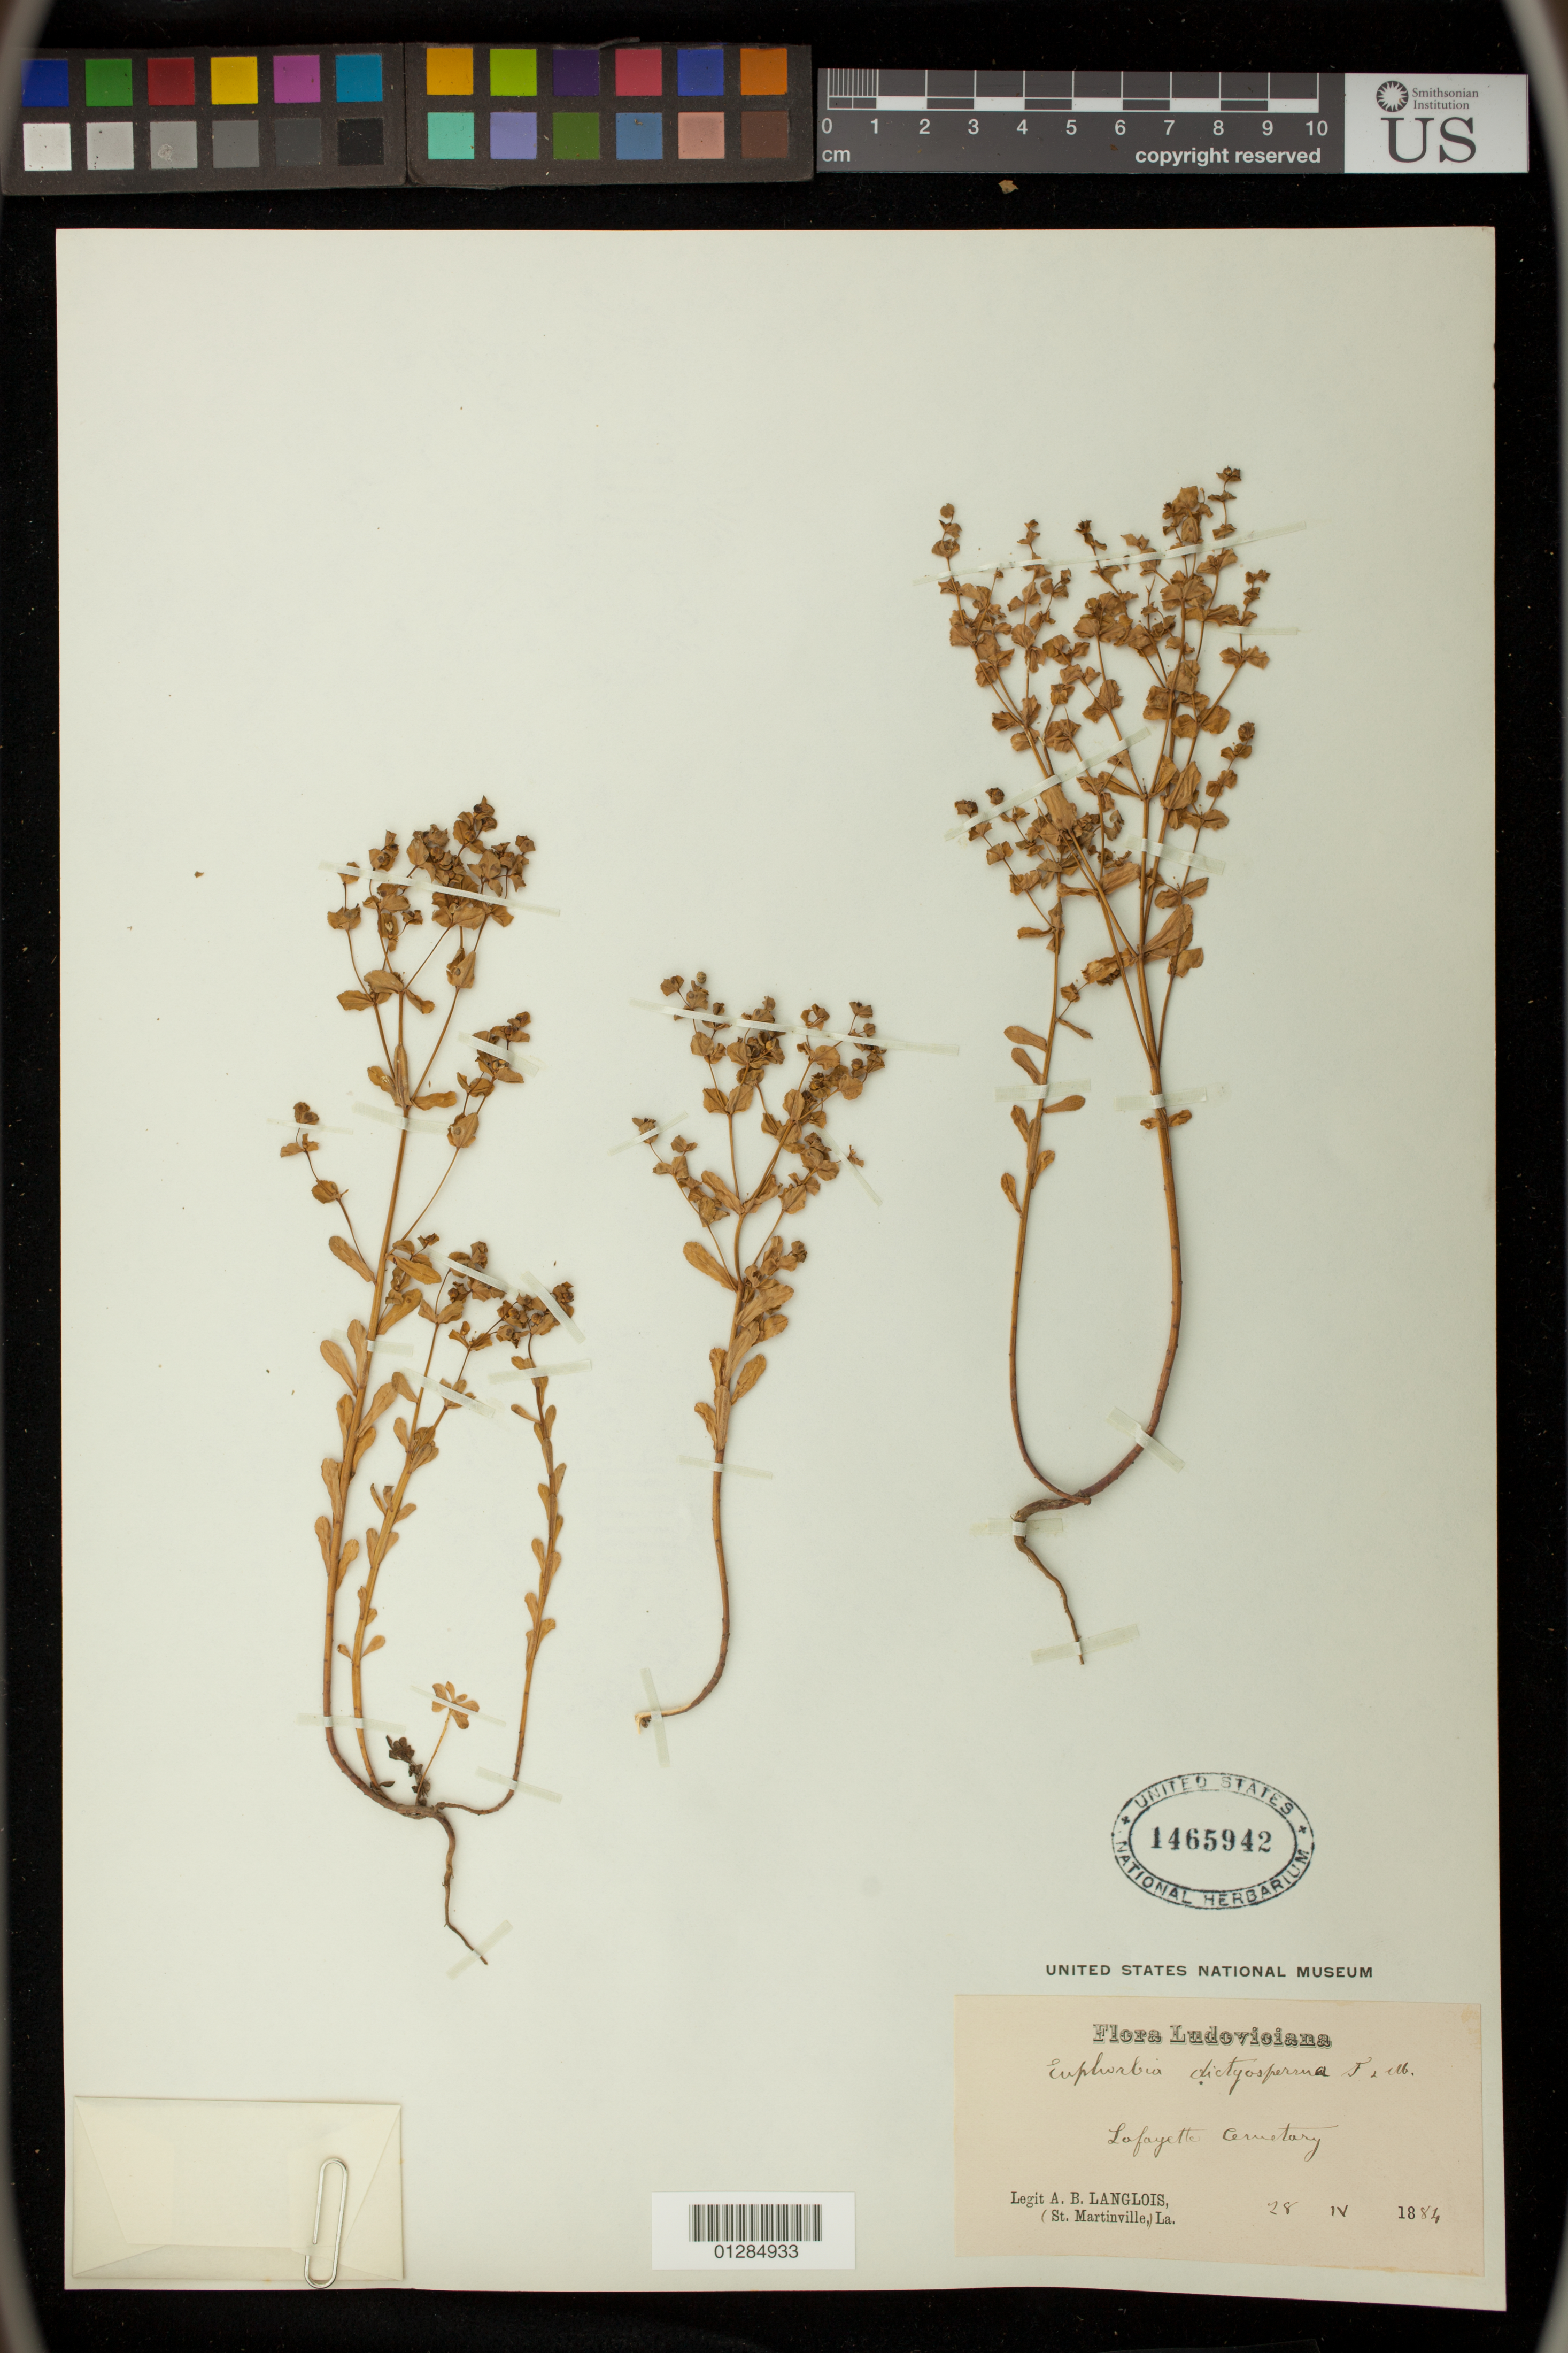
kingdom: Plantae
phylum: Tracheophyta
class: Magnoliopsida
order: Malpighiales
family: Euphorbiaceae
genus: Euphorbia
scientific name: Euphorbia spathulata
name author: Lam.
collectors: A. B. Langlois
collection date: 1884-04-28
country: United States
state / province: Louisiana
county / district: Lafayette Parish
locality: Lafayette Cemetary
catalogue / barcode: US 1465942